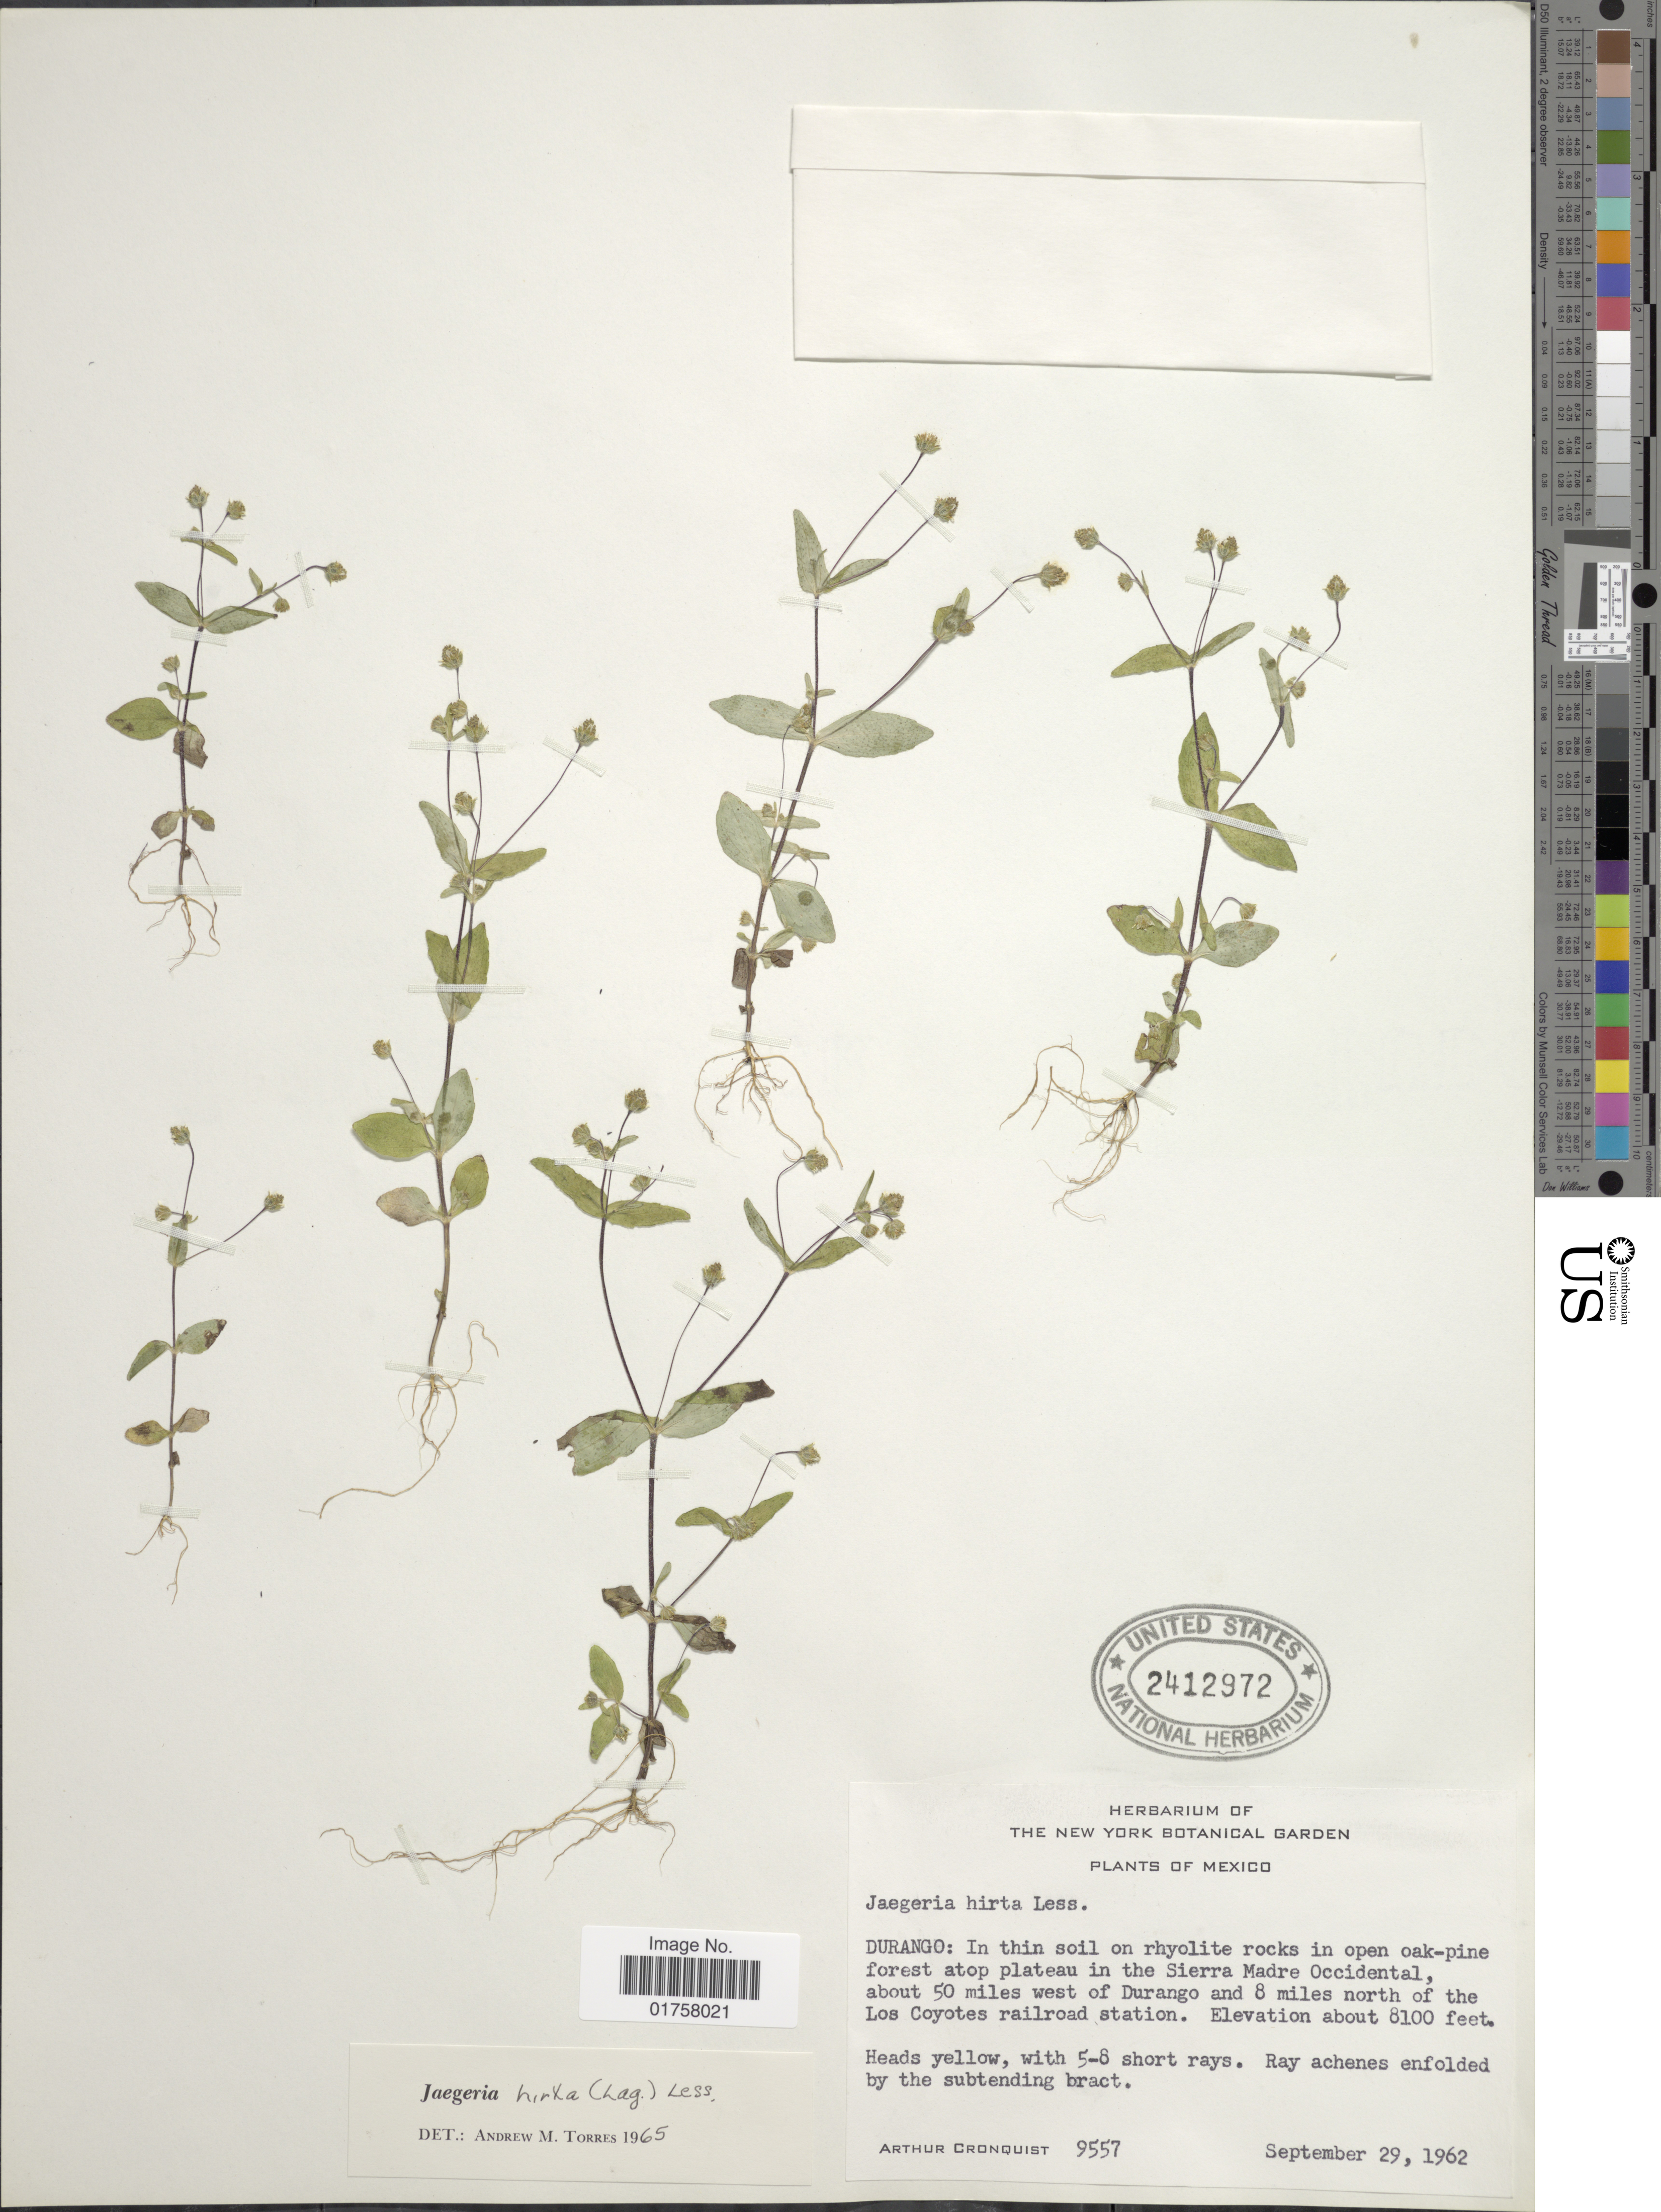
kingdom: Plantae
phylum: Tracheophyta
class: Magnoliopsida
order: Asterales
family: Asteraceae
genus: Jaegeria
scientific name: Jaegeria hirta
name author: (Lag.) Less.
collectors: A. J. Cronquist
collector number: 9557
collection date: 1962-09-29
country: Mexico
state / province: Durango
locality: In thin soil on rhyolite rocks in open oak-pine forest atop plateau in the Sierra Madre Occidental, about 50 miles west of Durango and 8 miles north of the Los Coyotes railroad station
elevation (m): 2469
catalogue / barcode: US 2412972